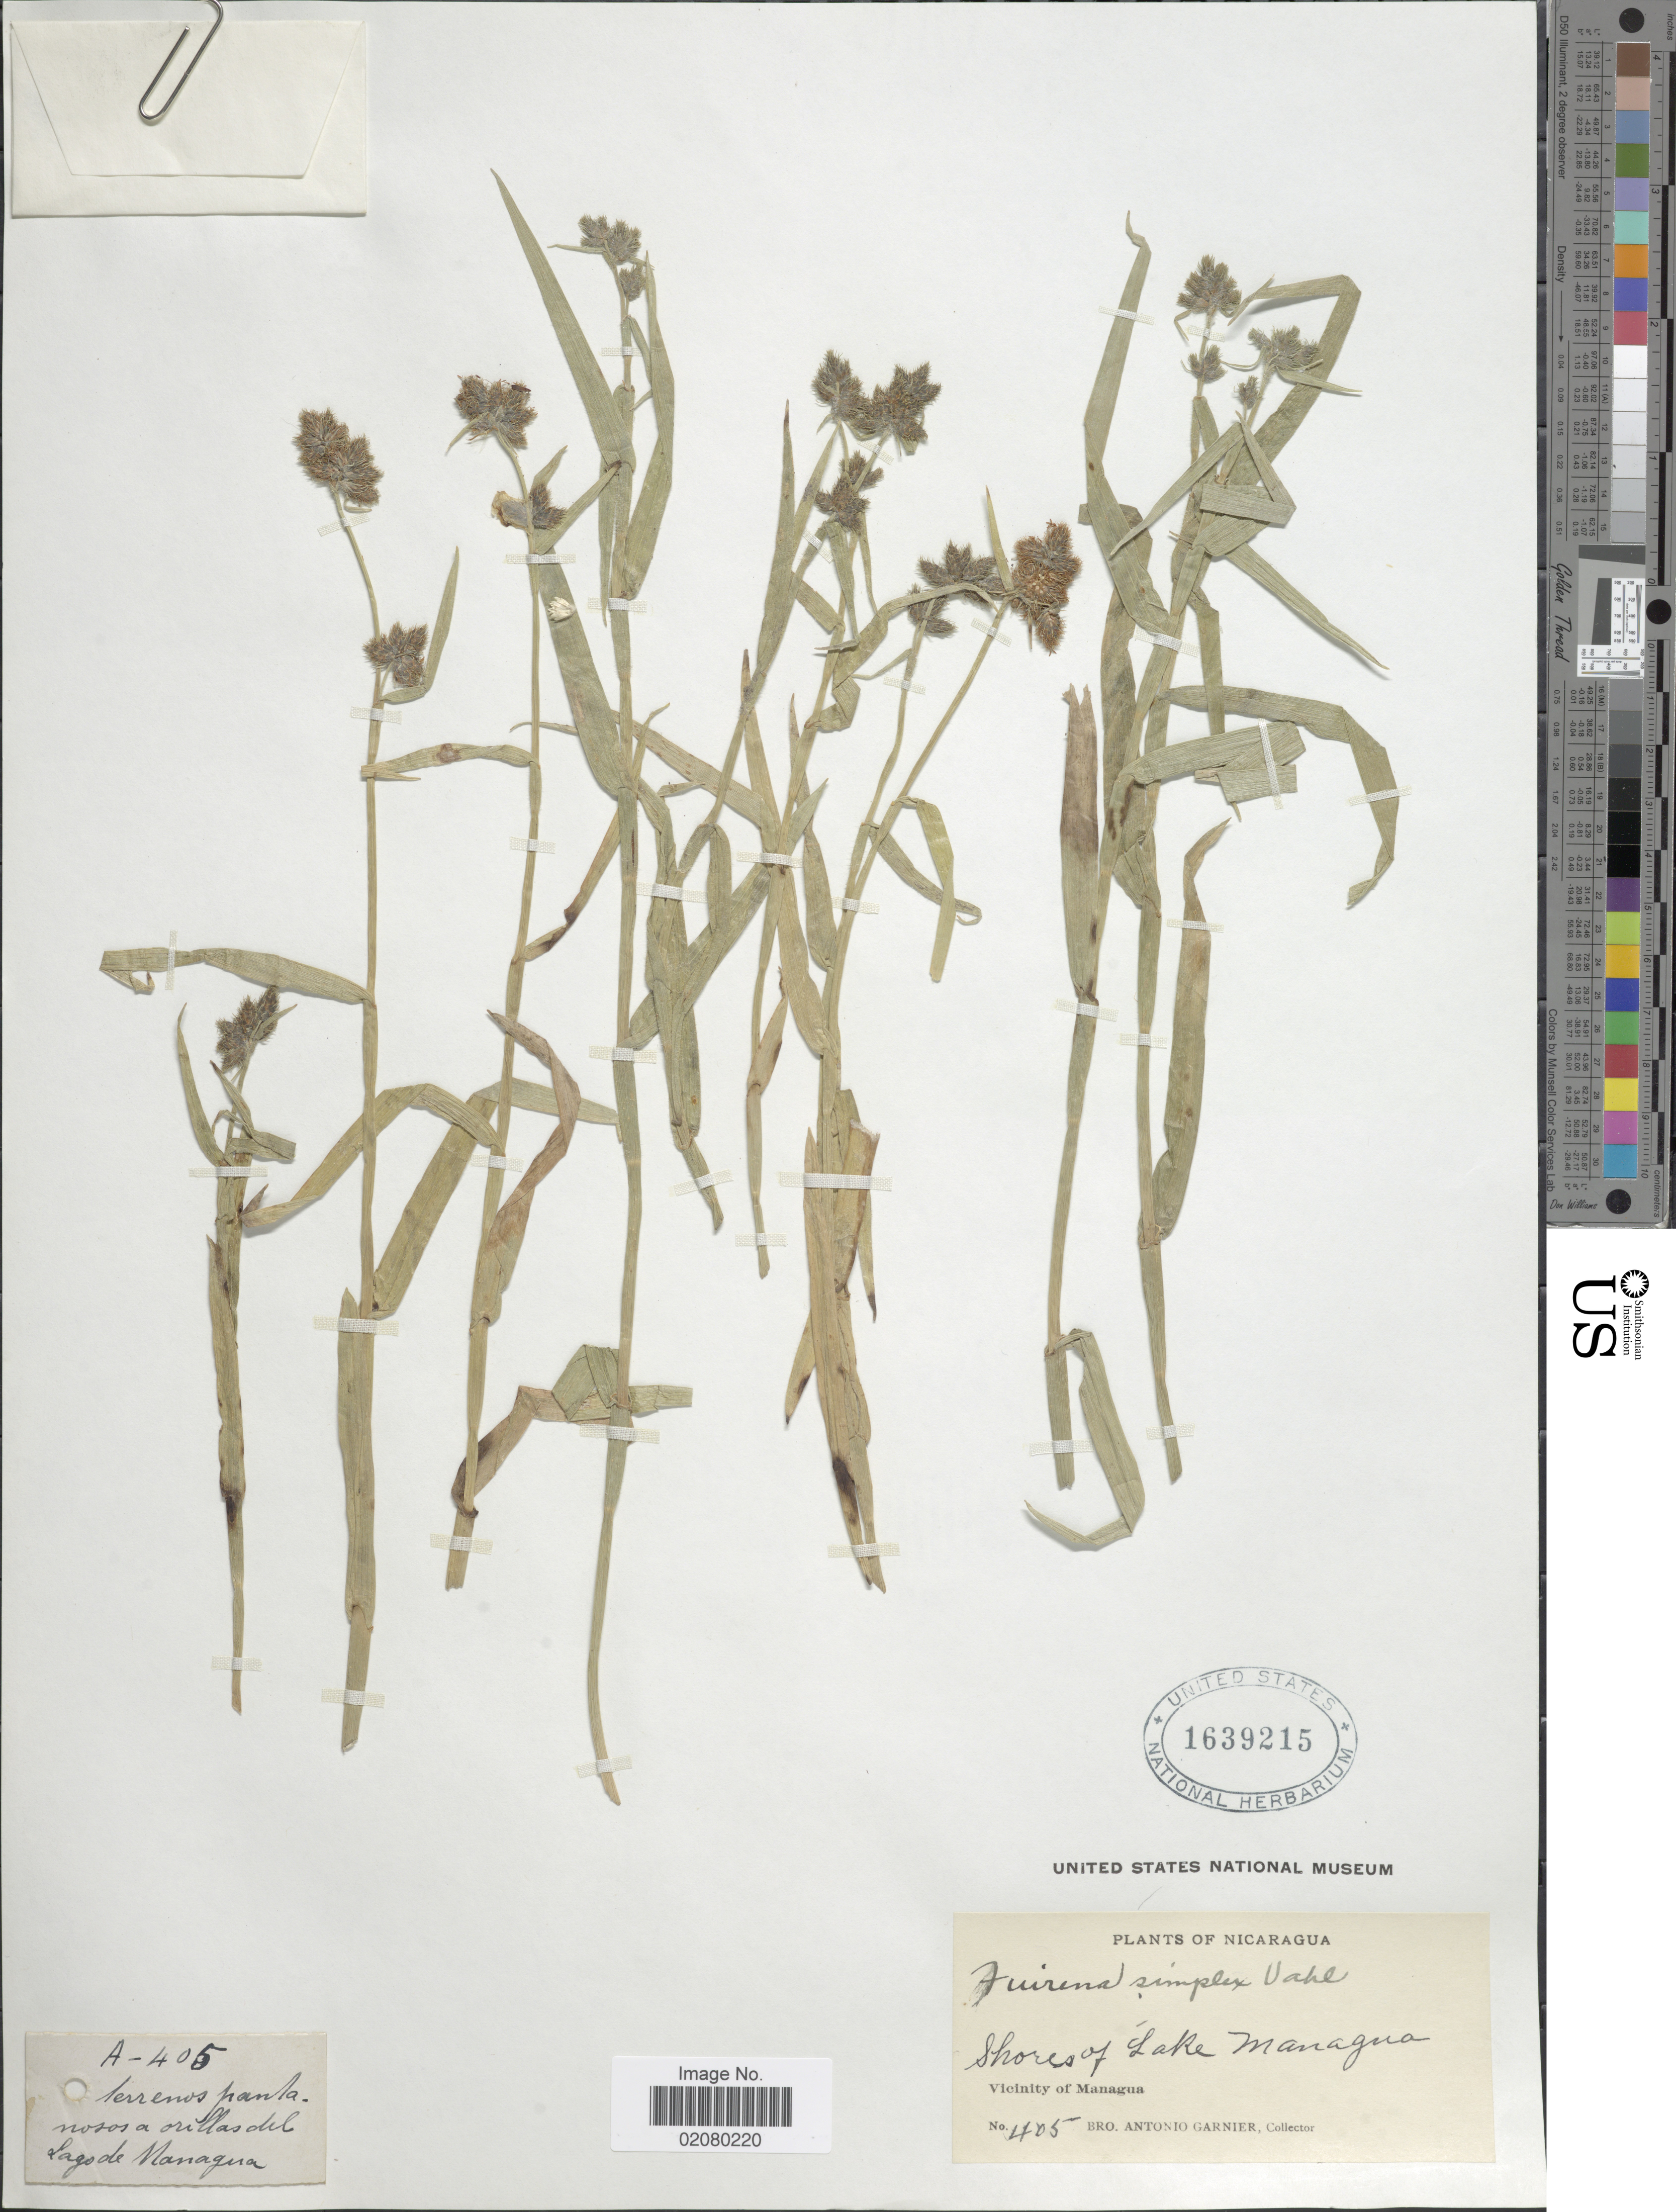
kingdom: Plantae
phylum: Tracheophyta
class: Liliopsida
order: Poales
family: Cyperaceae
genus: Fuirena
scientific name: Fuirena simplex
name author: Vahl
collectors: Bro. A. Garnier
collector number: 405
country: Nicaragua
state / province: Managua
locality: Shores of Lake Managua, Vicinity of Managua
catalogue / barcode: US 1639215